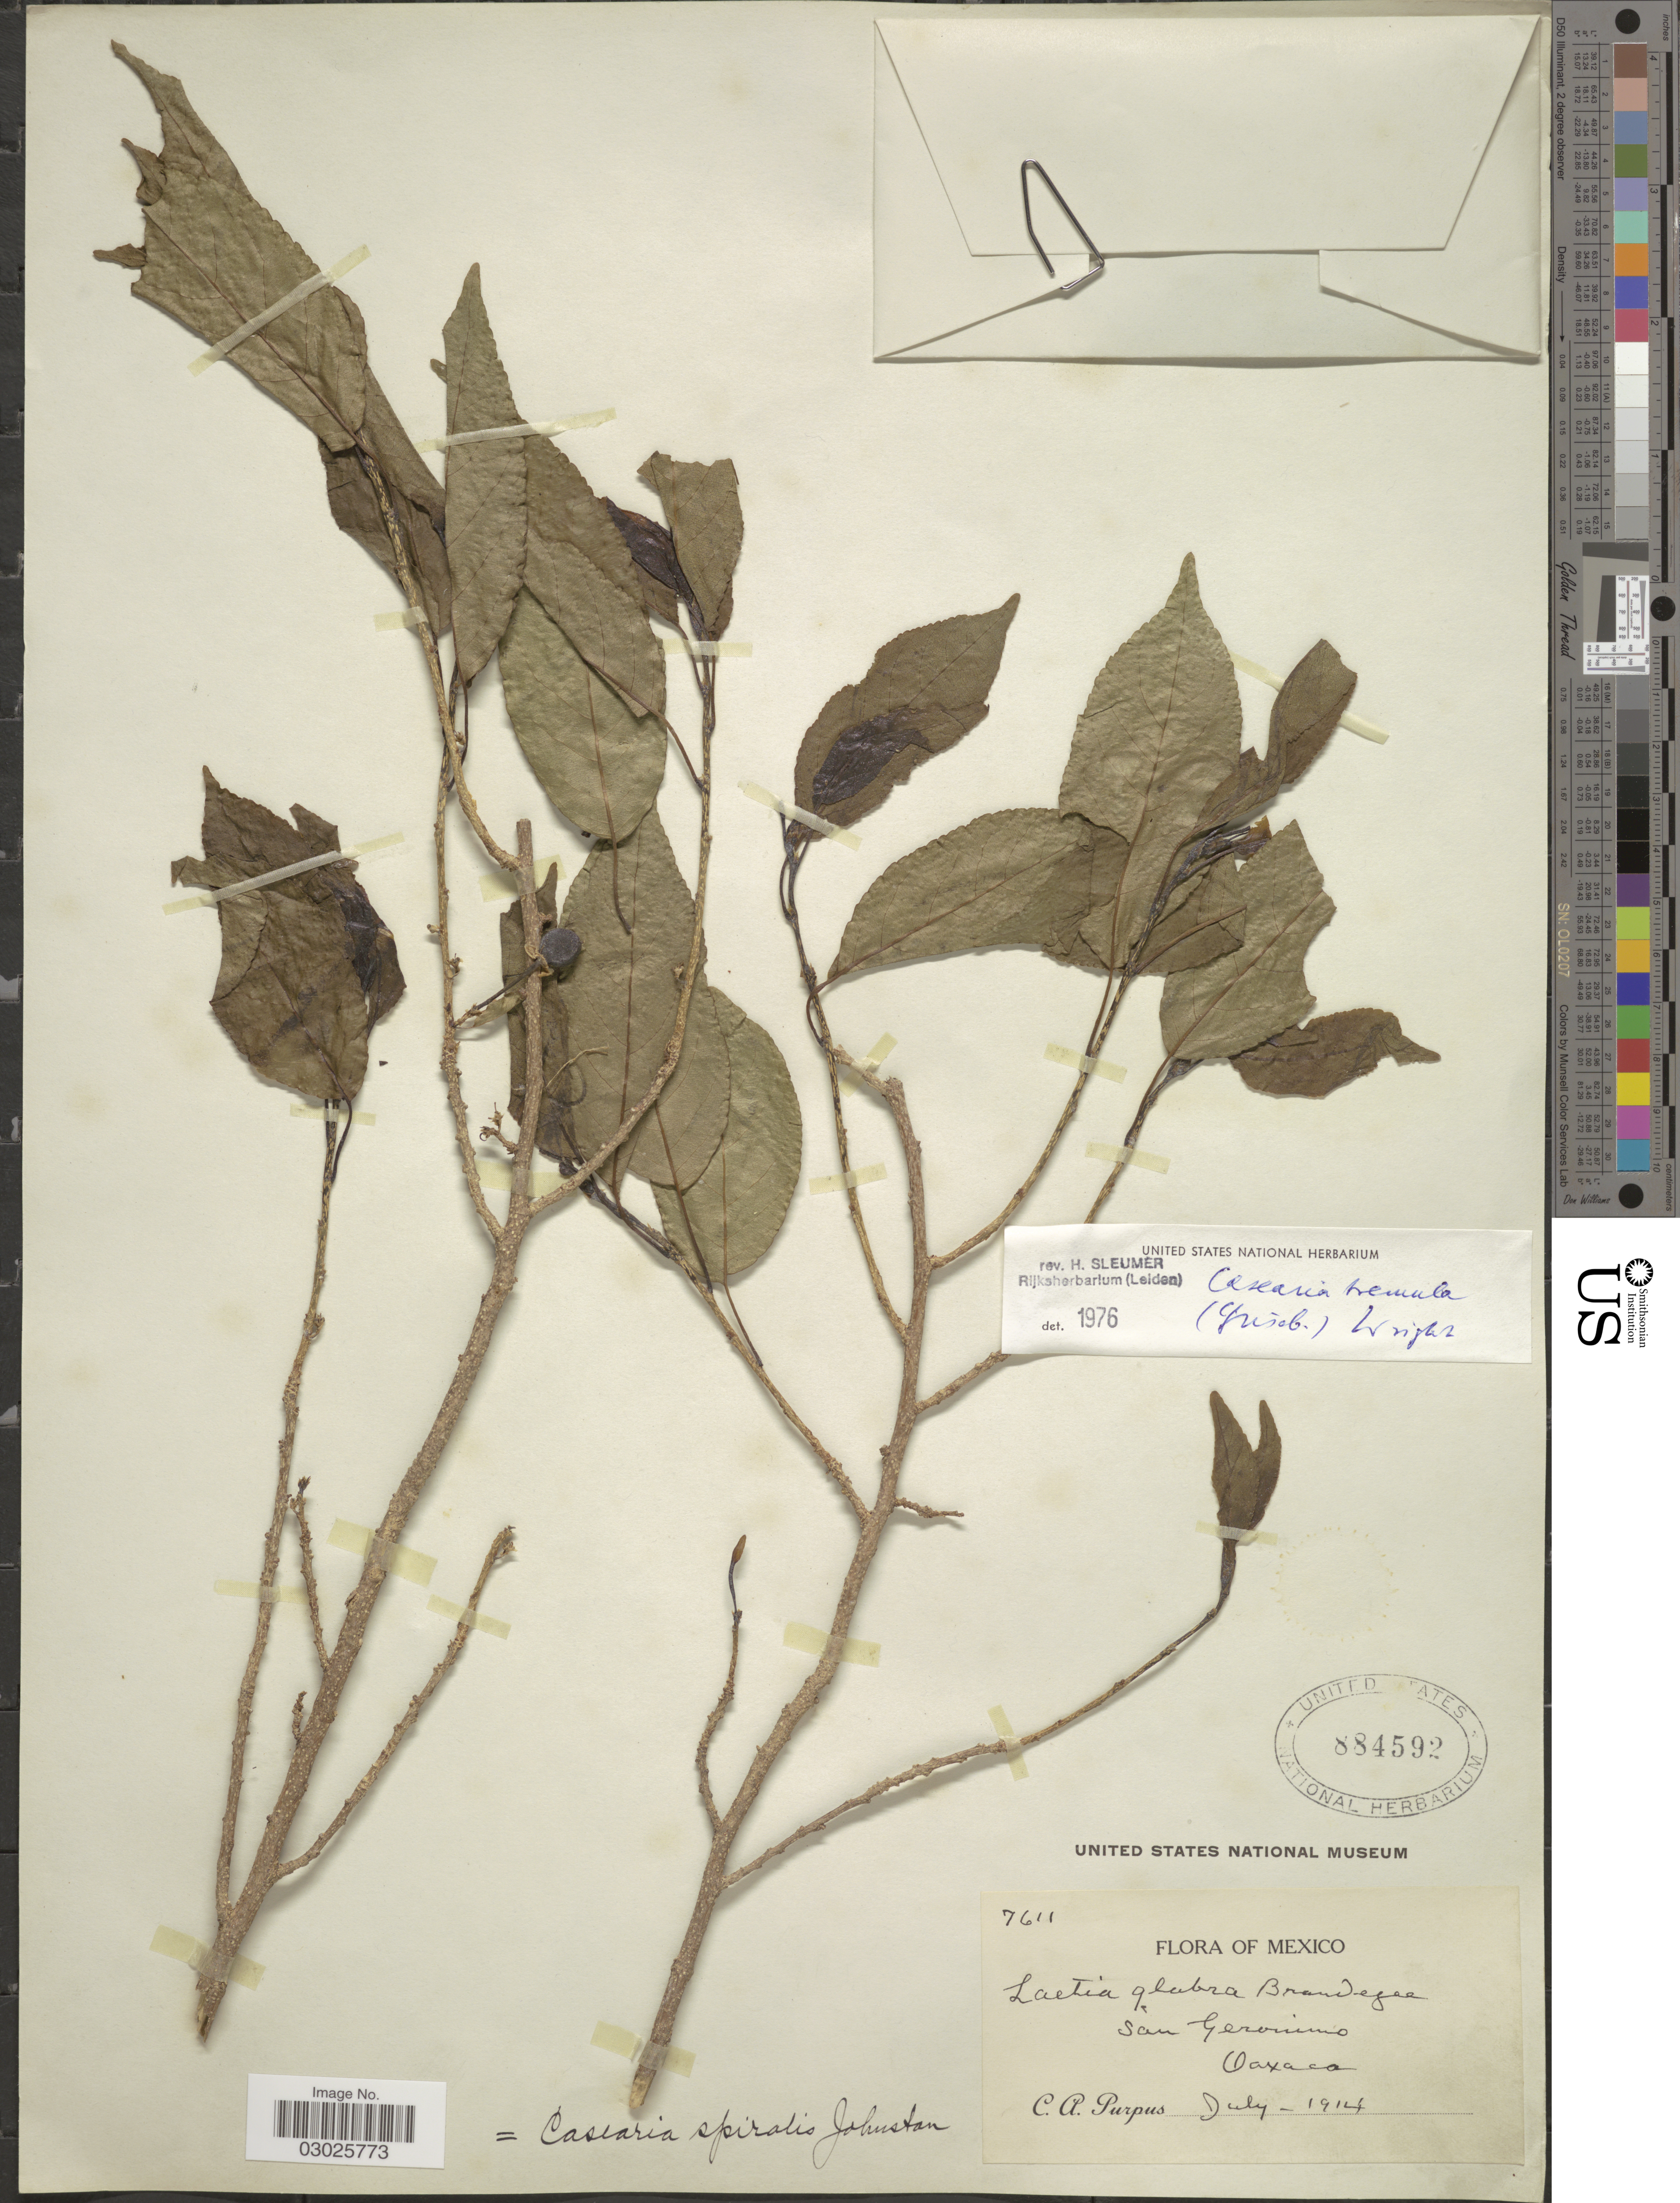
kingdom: Plantae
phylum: Tracheophyta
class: Magnoliopsida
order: Malpighiales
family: Salicaceae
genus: Casearia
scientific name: Casearia tremula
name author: (Griseb.) Griseb. ex C. Wright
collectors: C. A. Purpus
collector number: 7611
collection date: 1914-07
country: Mexico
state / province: Oaxaca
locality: San Geronimo.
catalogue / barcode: US 884592